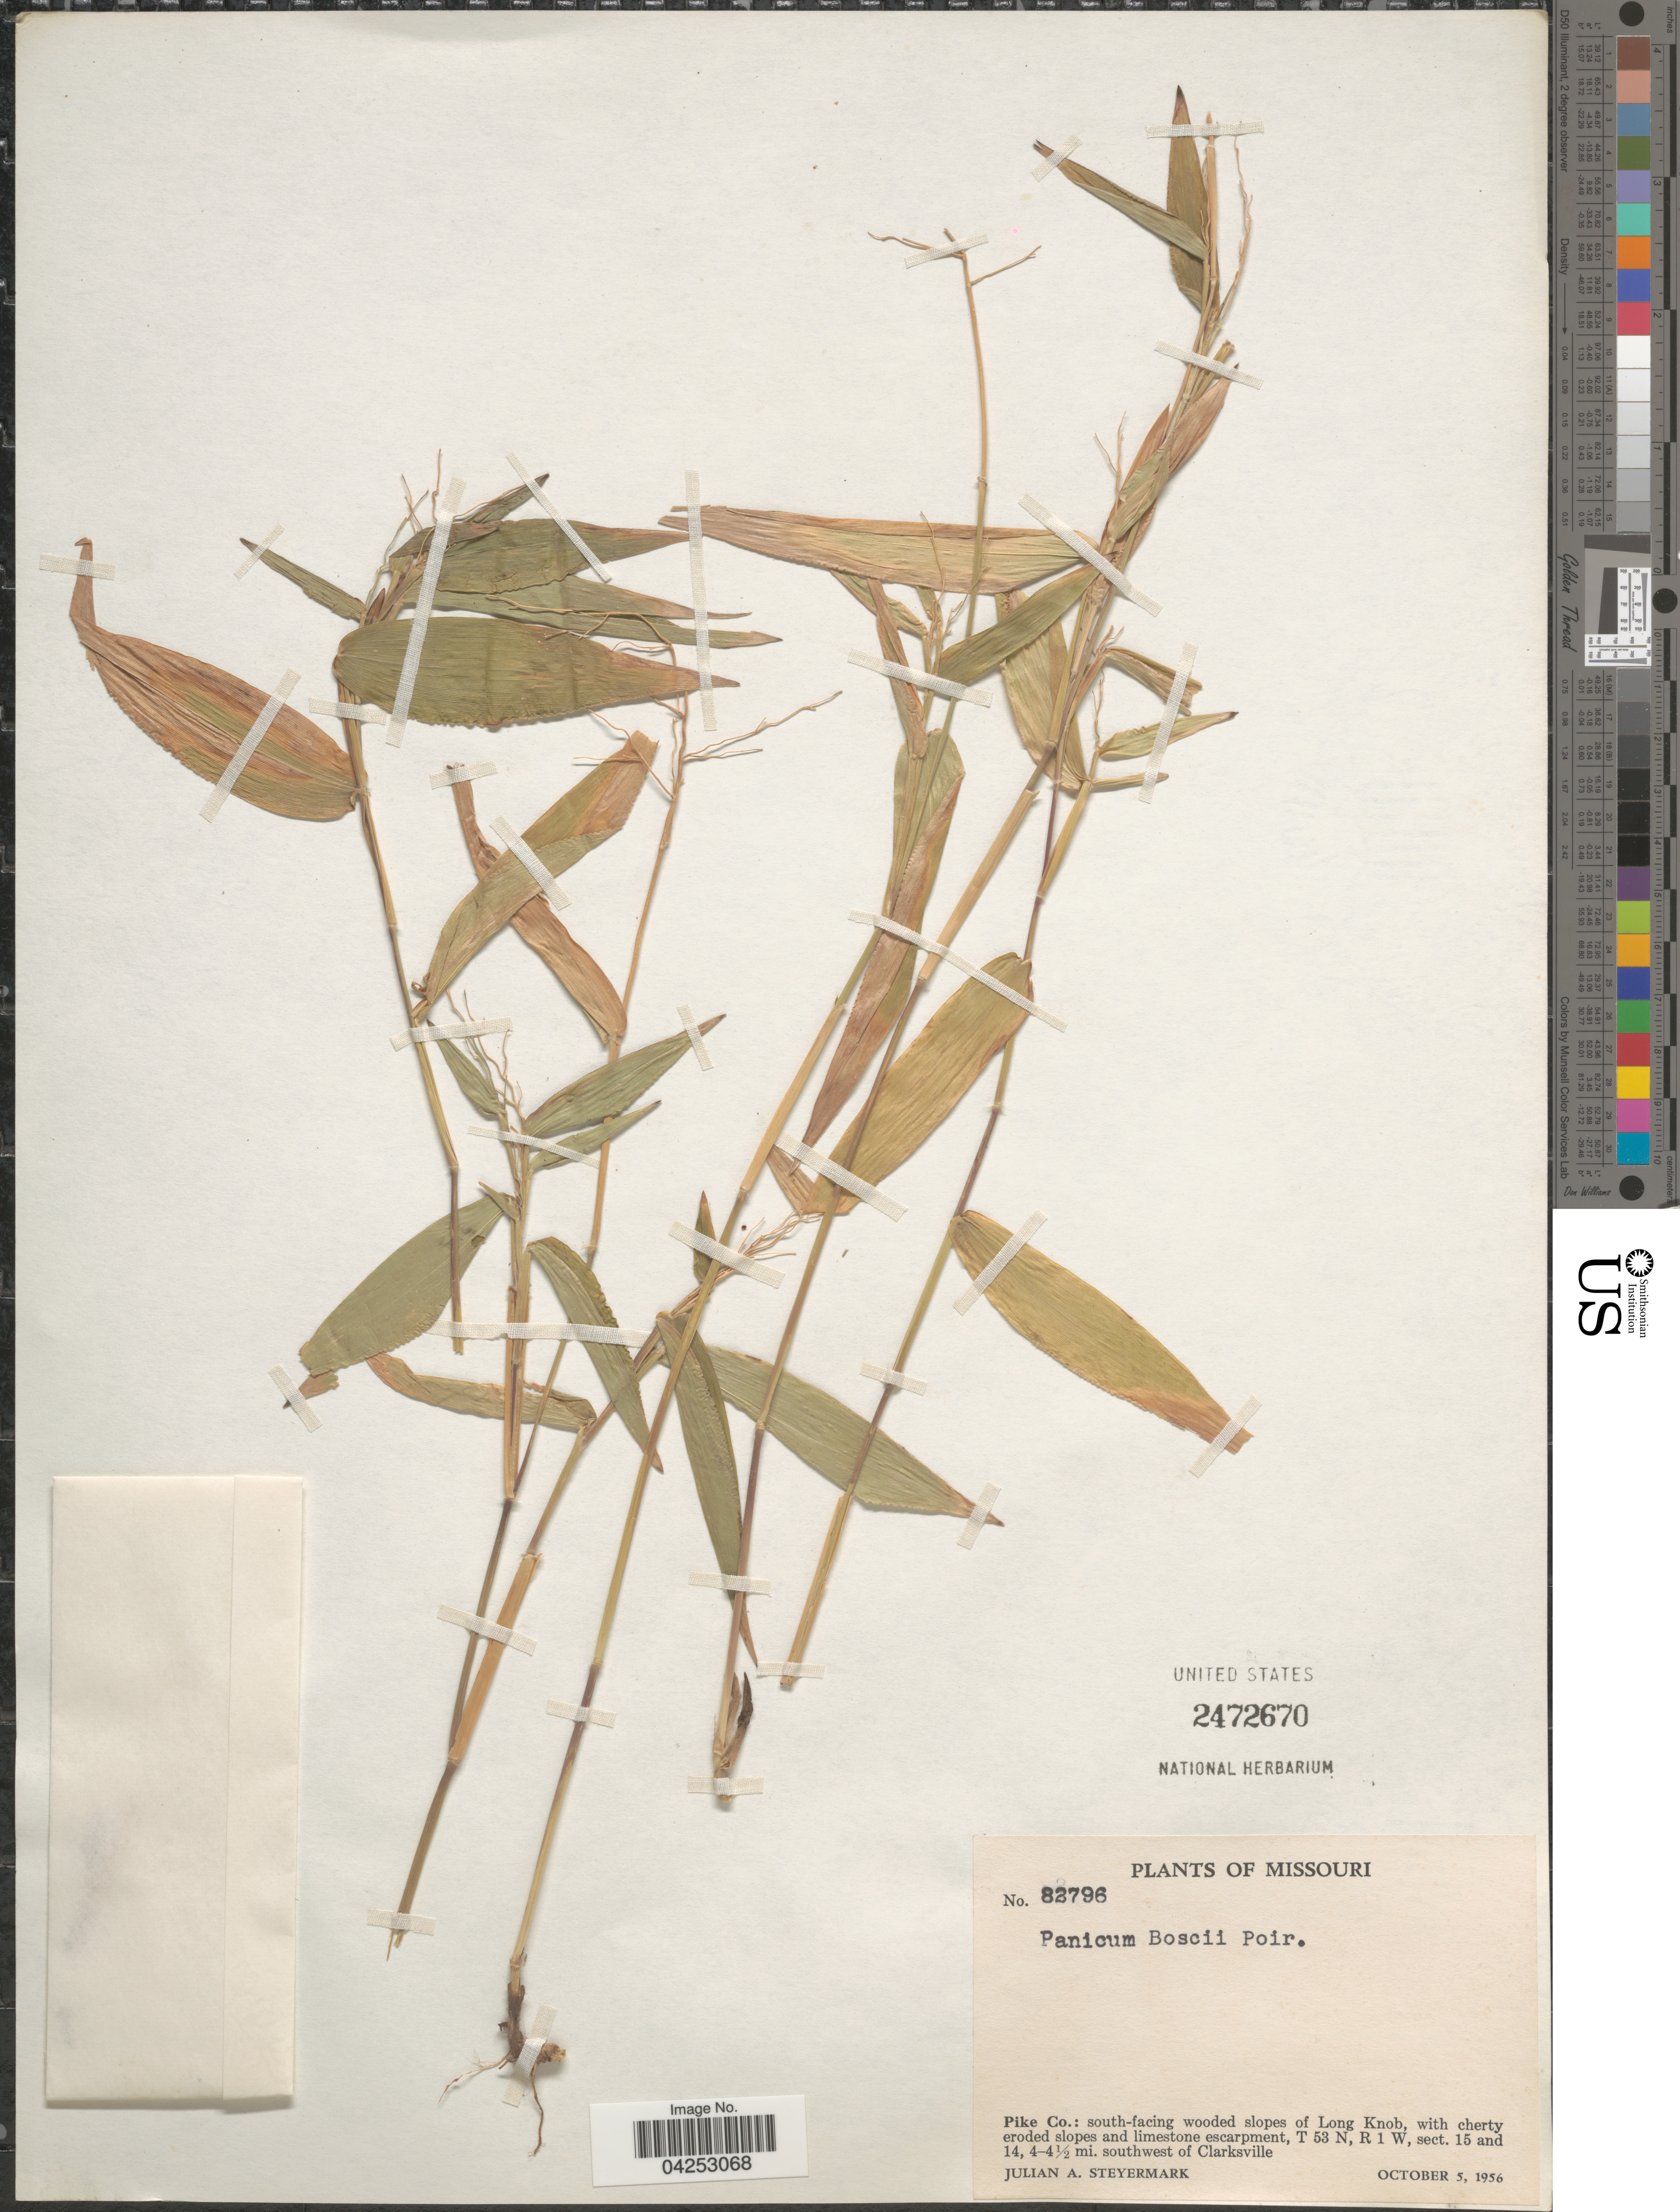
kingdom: Plantae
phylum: Tracheophyta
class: Liliopsida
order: Poales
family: Poaceae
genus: Dichanthelium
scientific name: Dichanthelium boscii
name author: (Poir.) Gould & C.A. Clark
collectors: J. Steyermark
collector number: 82796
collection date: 1956-10-05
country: United States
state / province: Missouri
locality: Pike Co.: south-facing wooded slopes of Long Knob, with cherty eroded slopes and limestone escarpment, T 53 N, R 1 W, sect. 15 and 14, 4-4½ mi. southwest of Clarksville.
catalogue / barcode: US 2472670